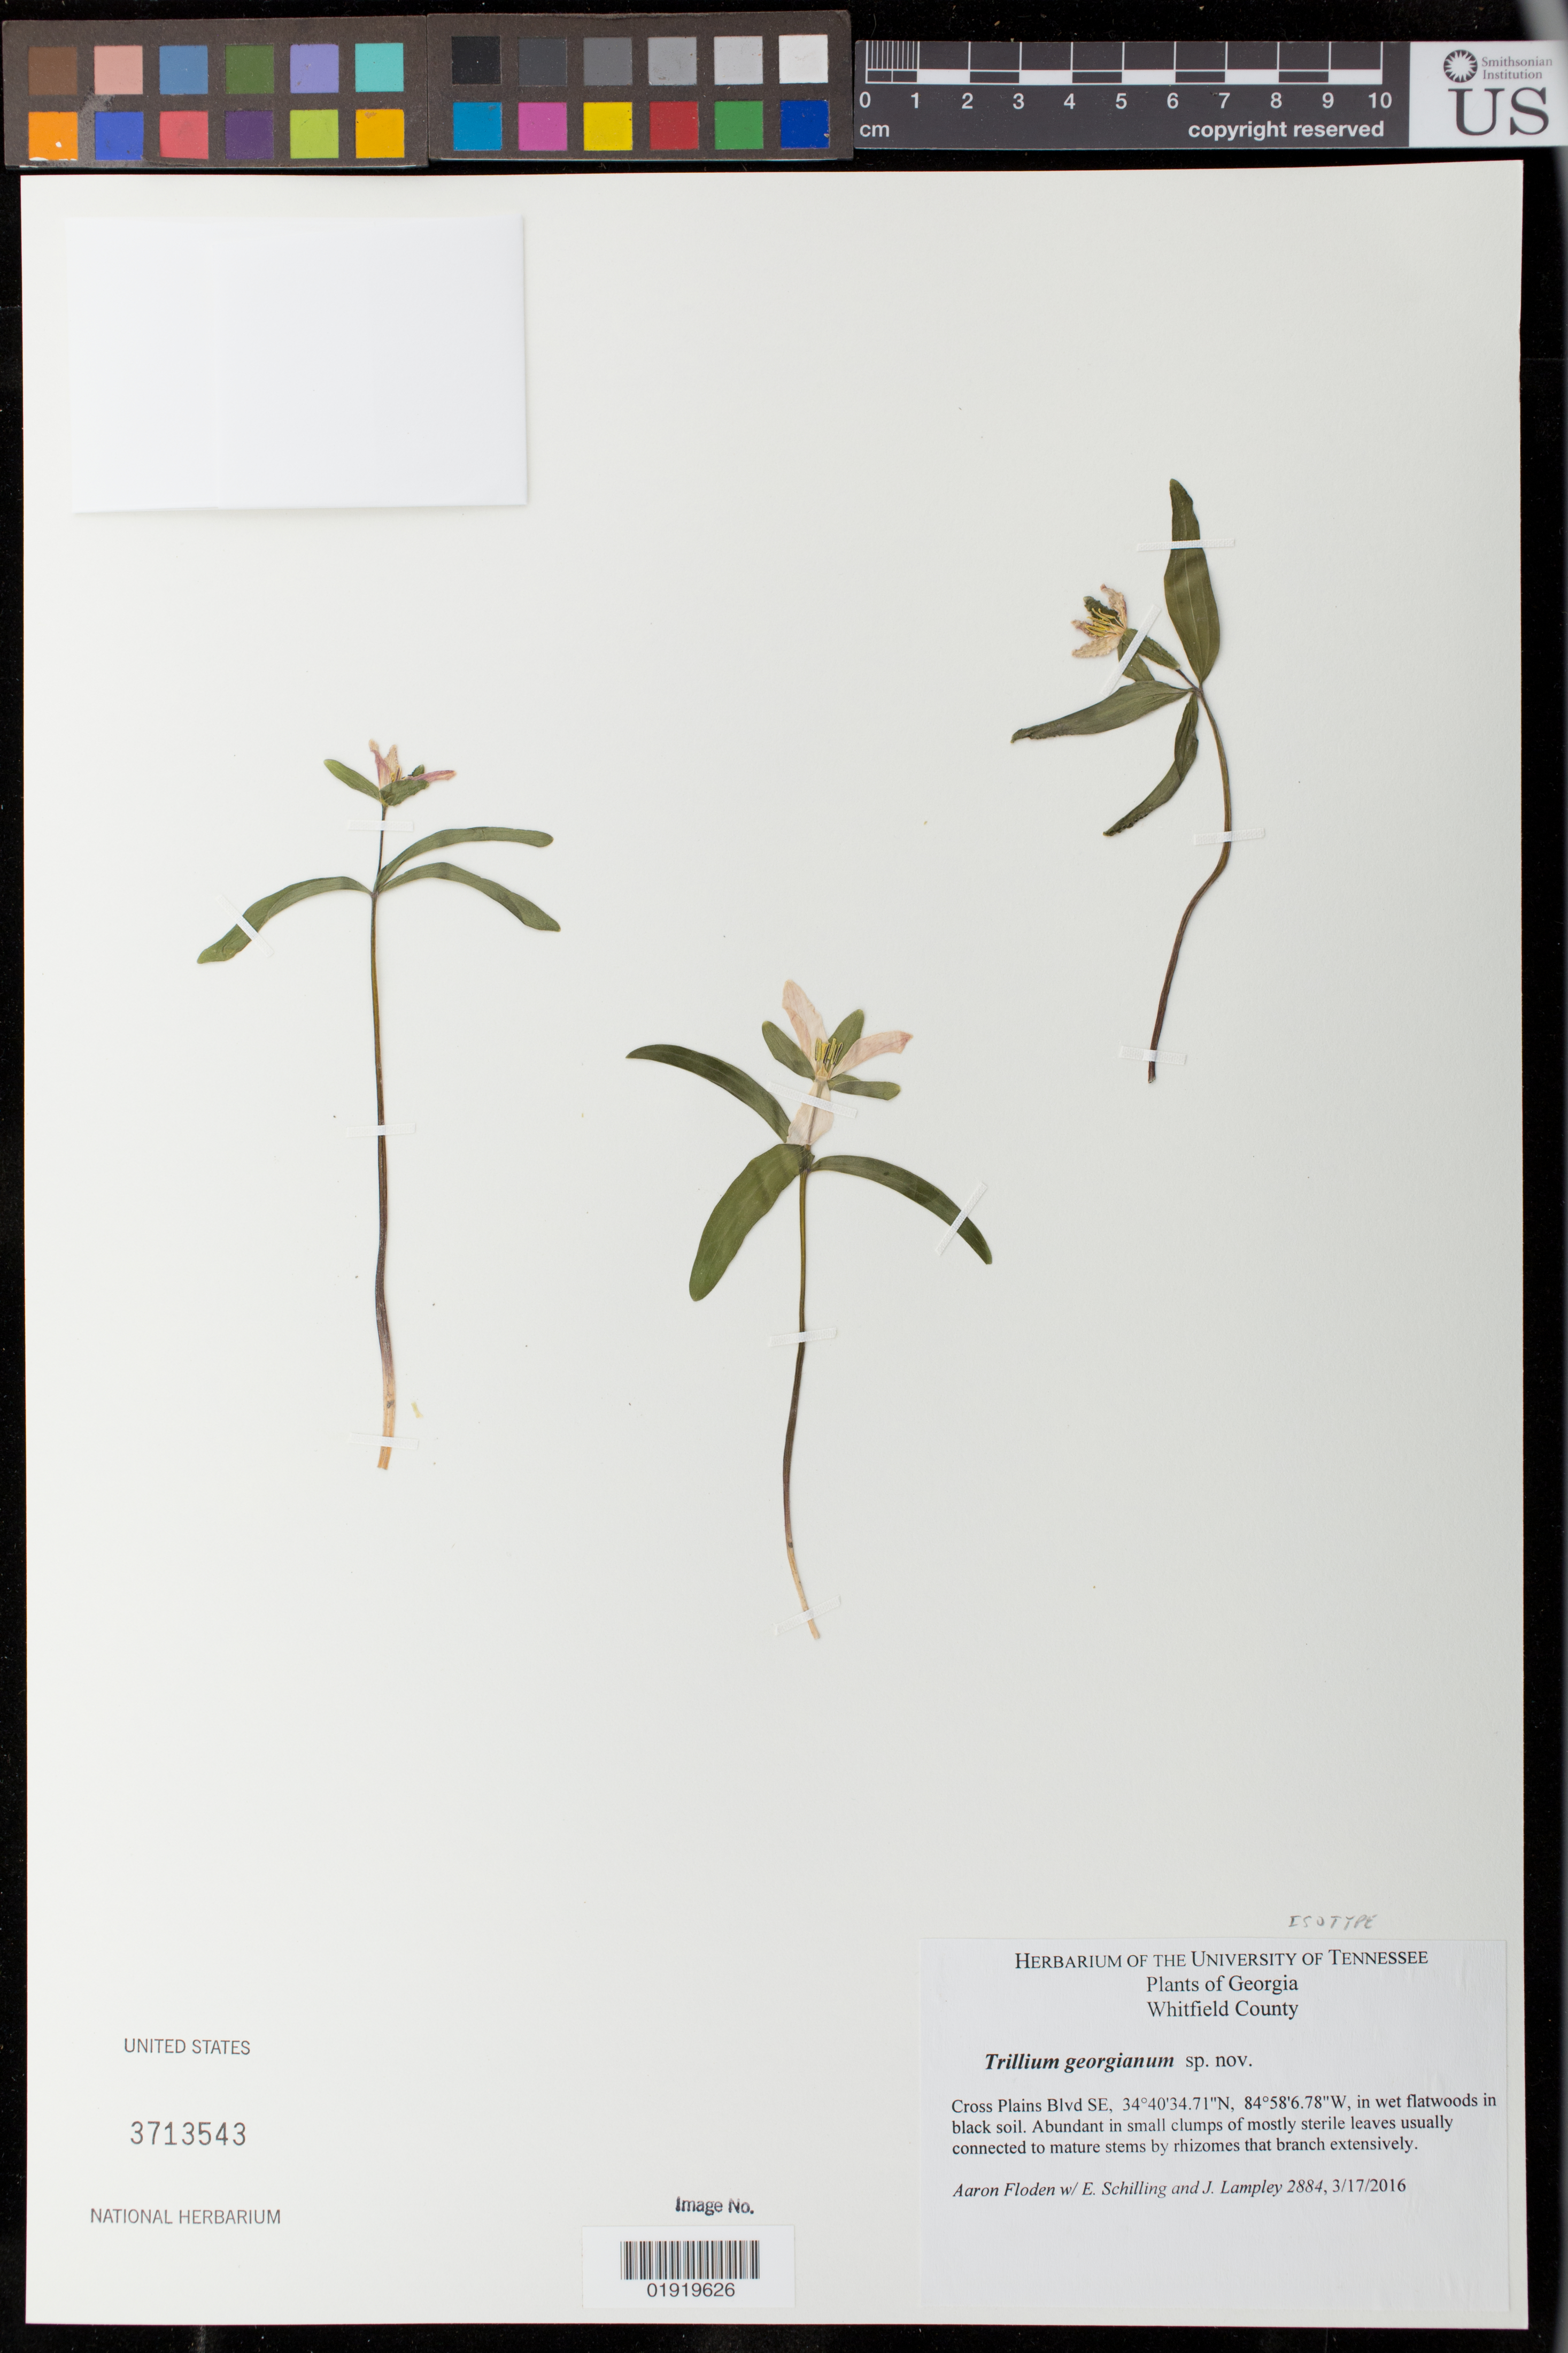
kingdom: Plantae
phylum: Tracheophyta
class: Liliopsida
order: Liliales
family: Melanthiaceae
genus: Trillium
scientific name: Trillium georgianum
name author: S.B. Farmer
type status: Isotype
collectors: A. Floden, E. E. Schilling & J. Lampley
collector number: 2884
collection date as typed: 3/17/2016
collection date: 2016-03-17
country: United States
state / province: Georgia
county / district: Whitfield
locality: Whitfield County. Cross Plains Blvs SE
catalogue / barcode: US 3713543